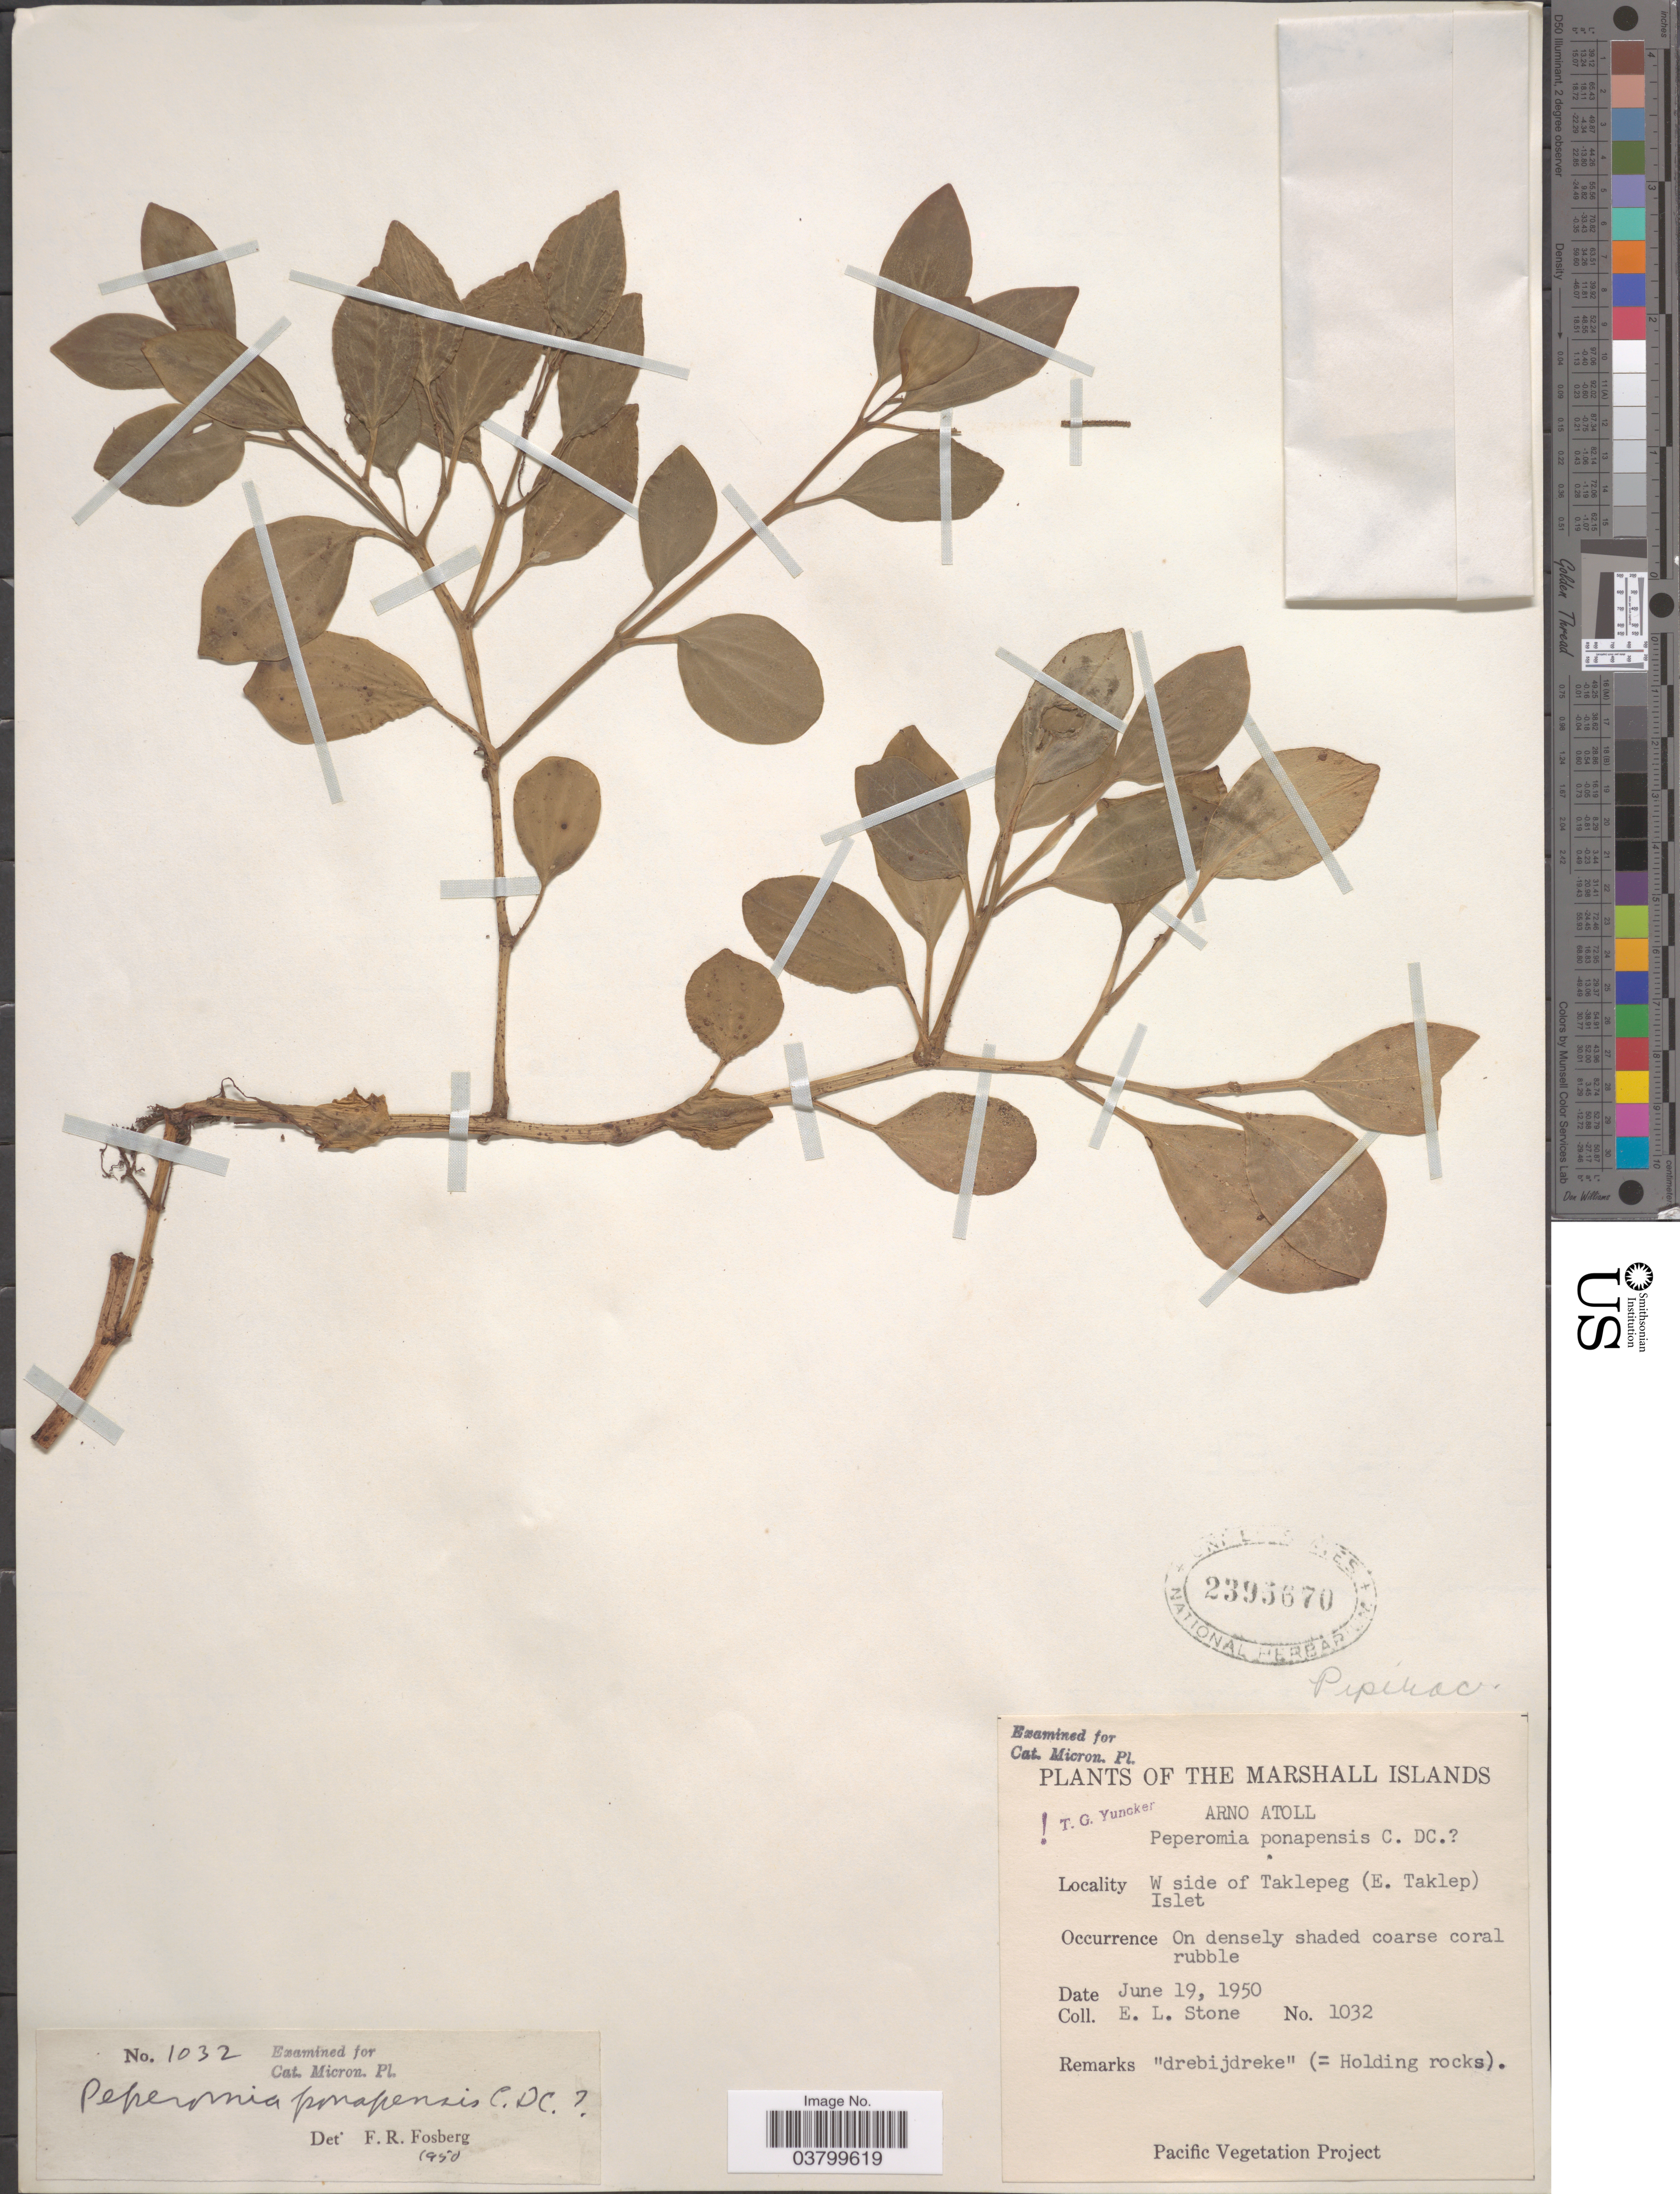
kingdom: Plantae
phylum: Tracheophyta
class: Magnoliopsida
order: Piperales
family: Piperaceae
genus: Peperomia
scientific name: Peperomia ponapensis var. ponapensis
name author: C. DC.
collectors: E. L. Stone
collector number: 1032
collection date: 1950-06-19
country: Marshall Islands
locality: Arno Atoll. W side of Taklepeg (E. Taklep) Islet.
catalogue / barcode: US 2395670